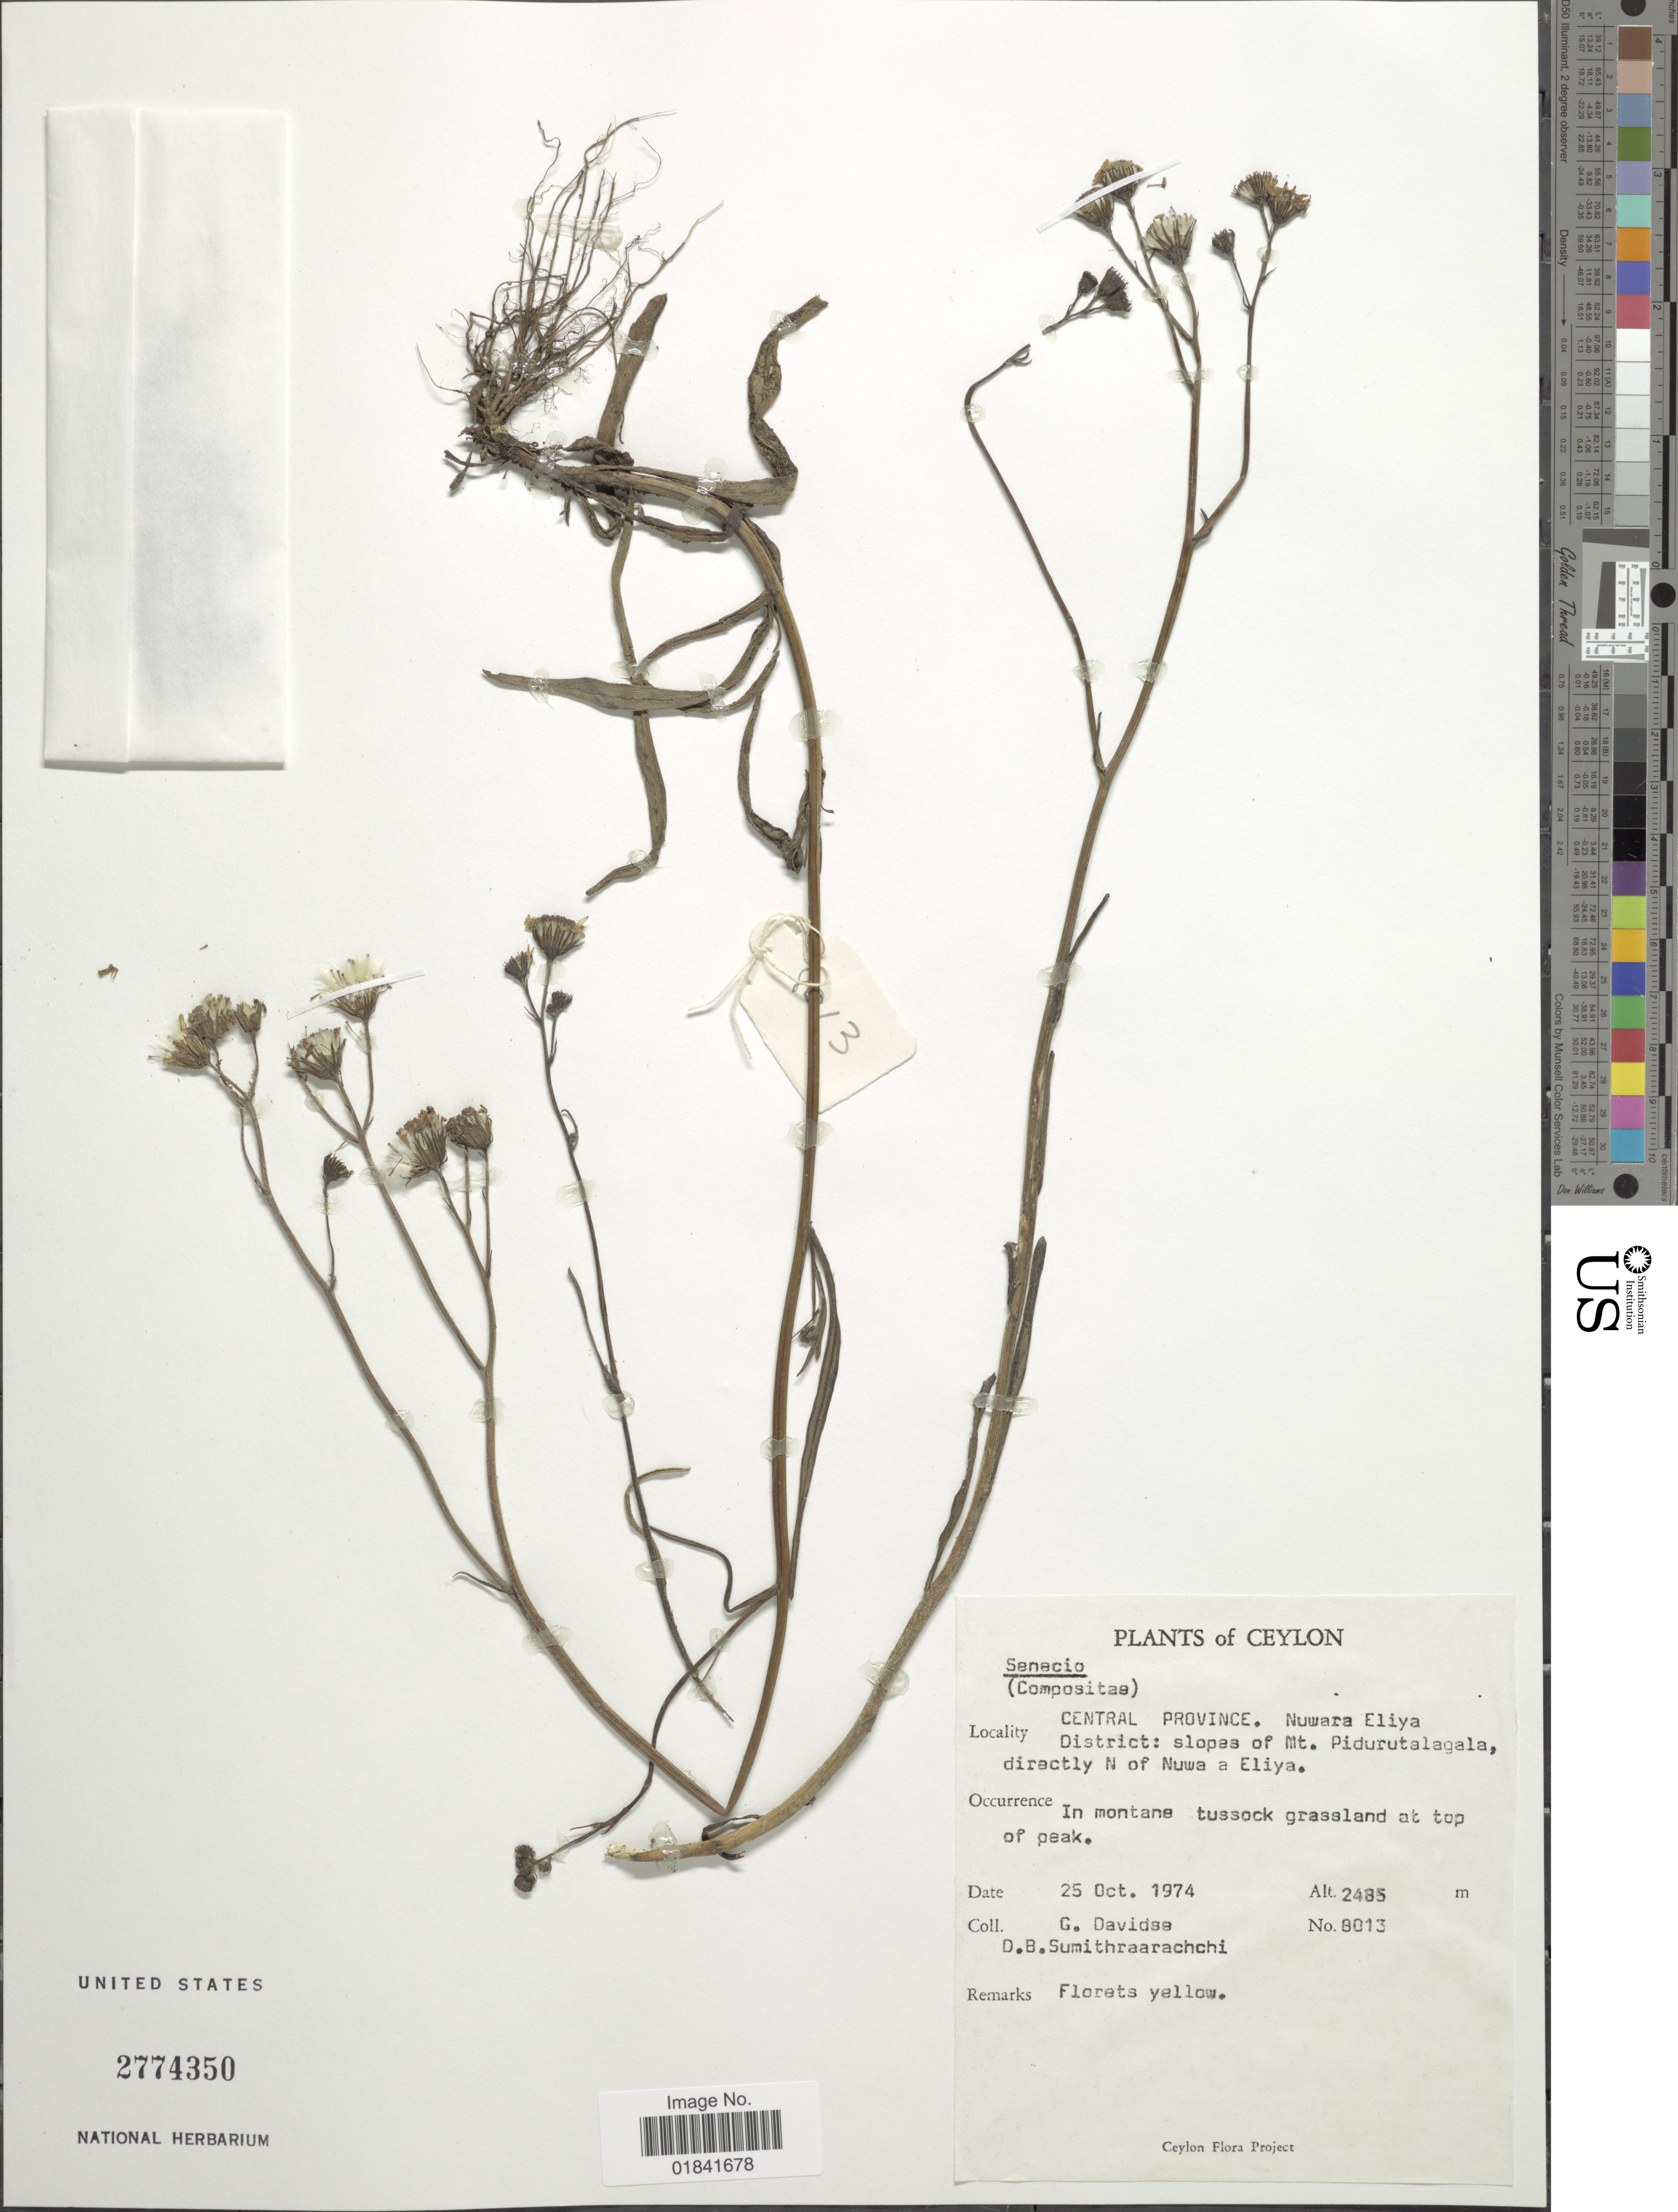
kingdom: Plantae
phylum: Tracheophyta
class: Magnoliopsida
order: Asterales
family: Asteraceae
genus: Senecio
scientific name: Senecio sp.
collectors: G. Davidse & D. B. Sumithraarachchi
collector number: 8013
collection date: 1974-10-25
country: Sri Lanka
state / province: Central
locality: Ceylon, Central Province. Nuwara Eliya District: slopes of Mt. Pidurutalagala, directly N of Nuwa a Eliya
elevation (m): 2485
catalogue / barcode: US 2774350